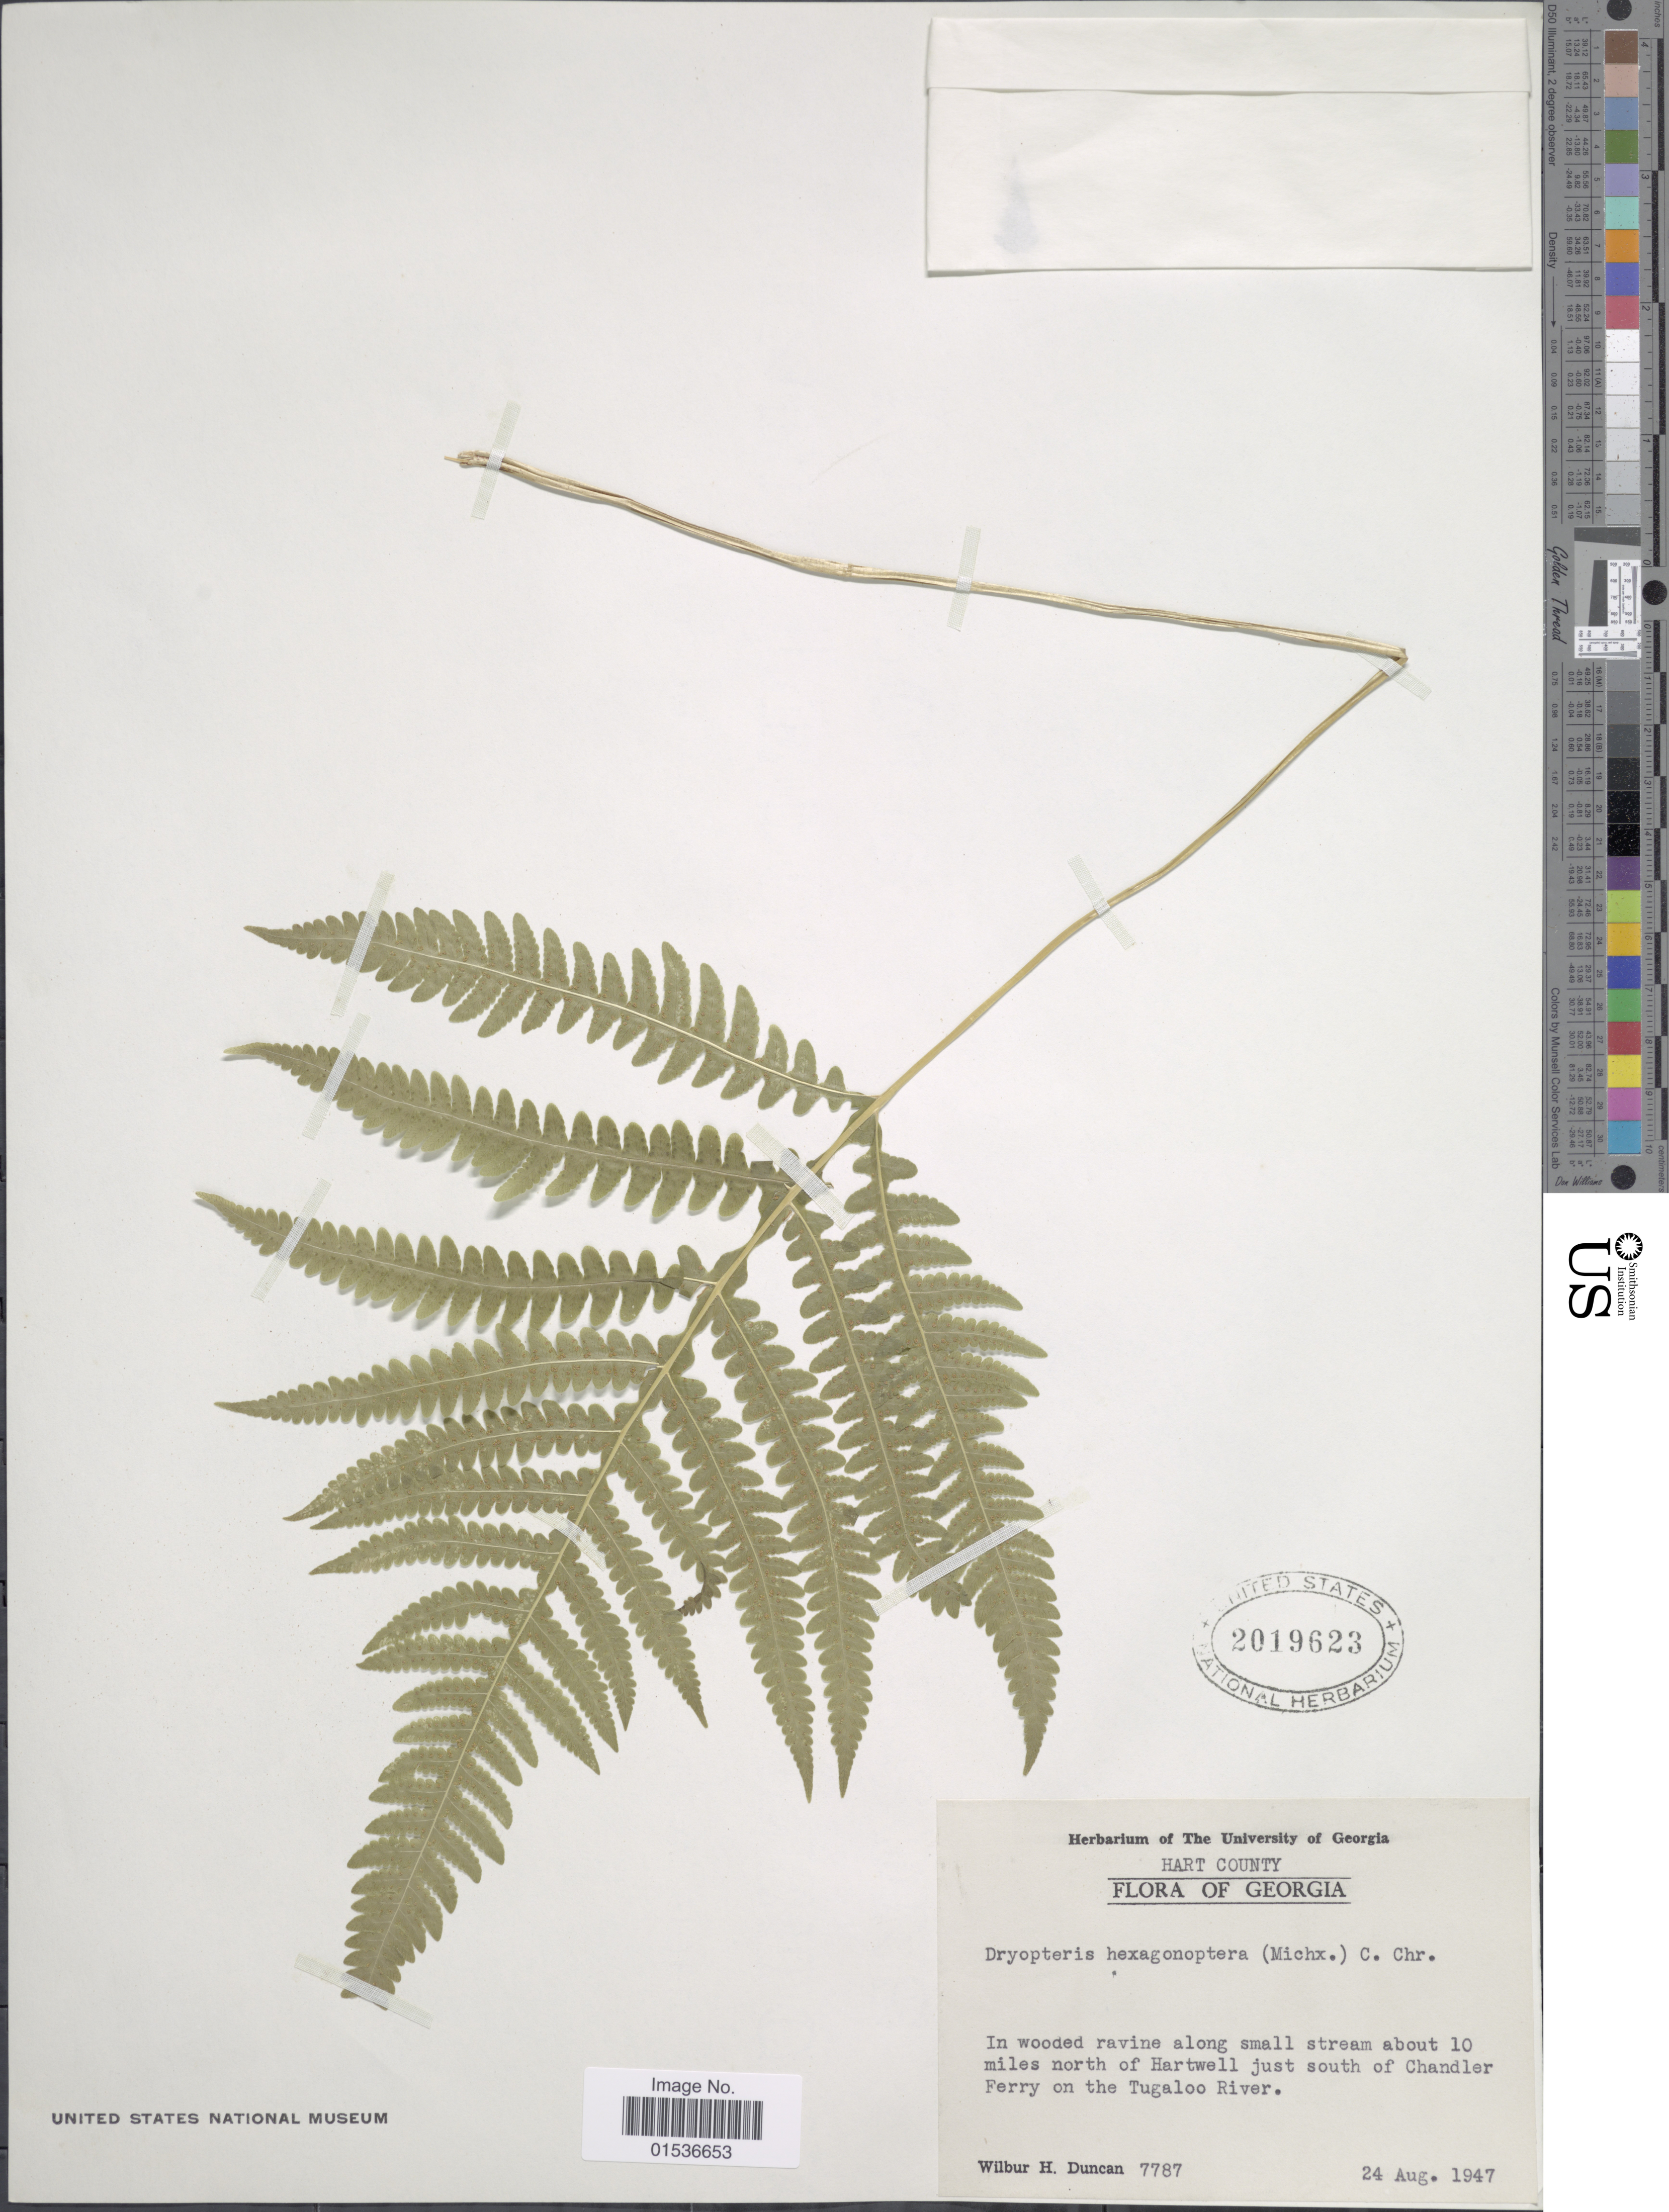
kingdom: Plantae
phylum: Tracheophyta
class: Polypodiopsida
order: Polypodiales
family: Thelypteridaceae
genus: Phegopteris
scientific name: Phegopteris hexagonoptera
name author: (Michx.) Fée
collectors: W. H. Duncan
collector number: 7787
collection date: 1947-08-24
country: United States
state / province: Georgia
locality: Hart County, Georgia. In wooded ravine along small stream about 10 miles north of Hartwell just south of Chandler Ferry on the Tungaloo River.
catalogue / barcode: US 2019623